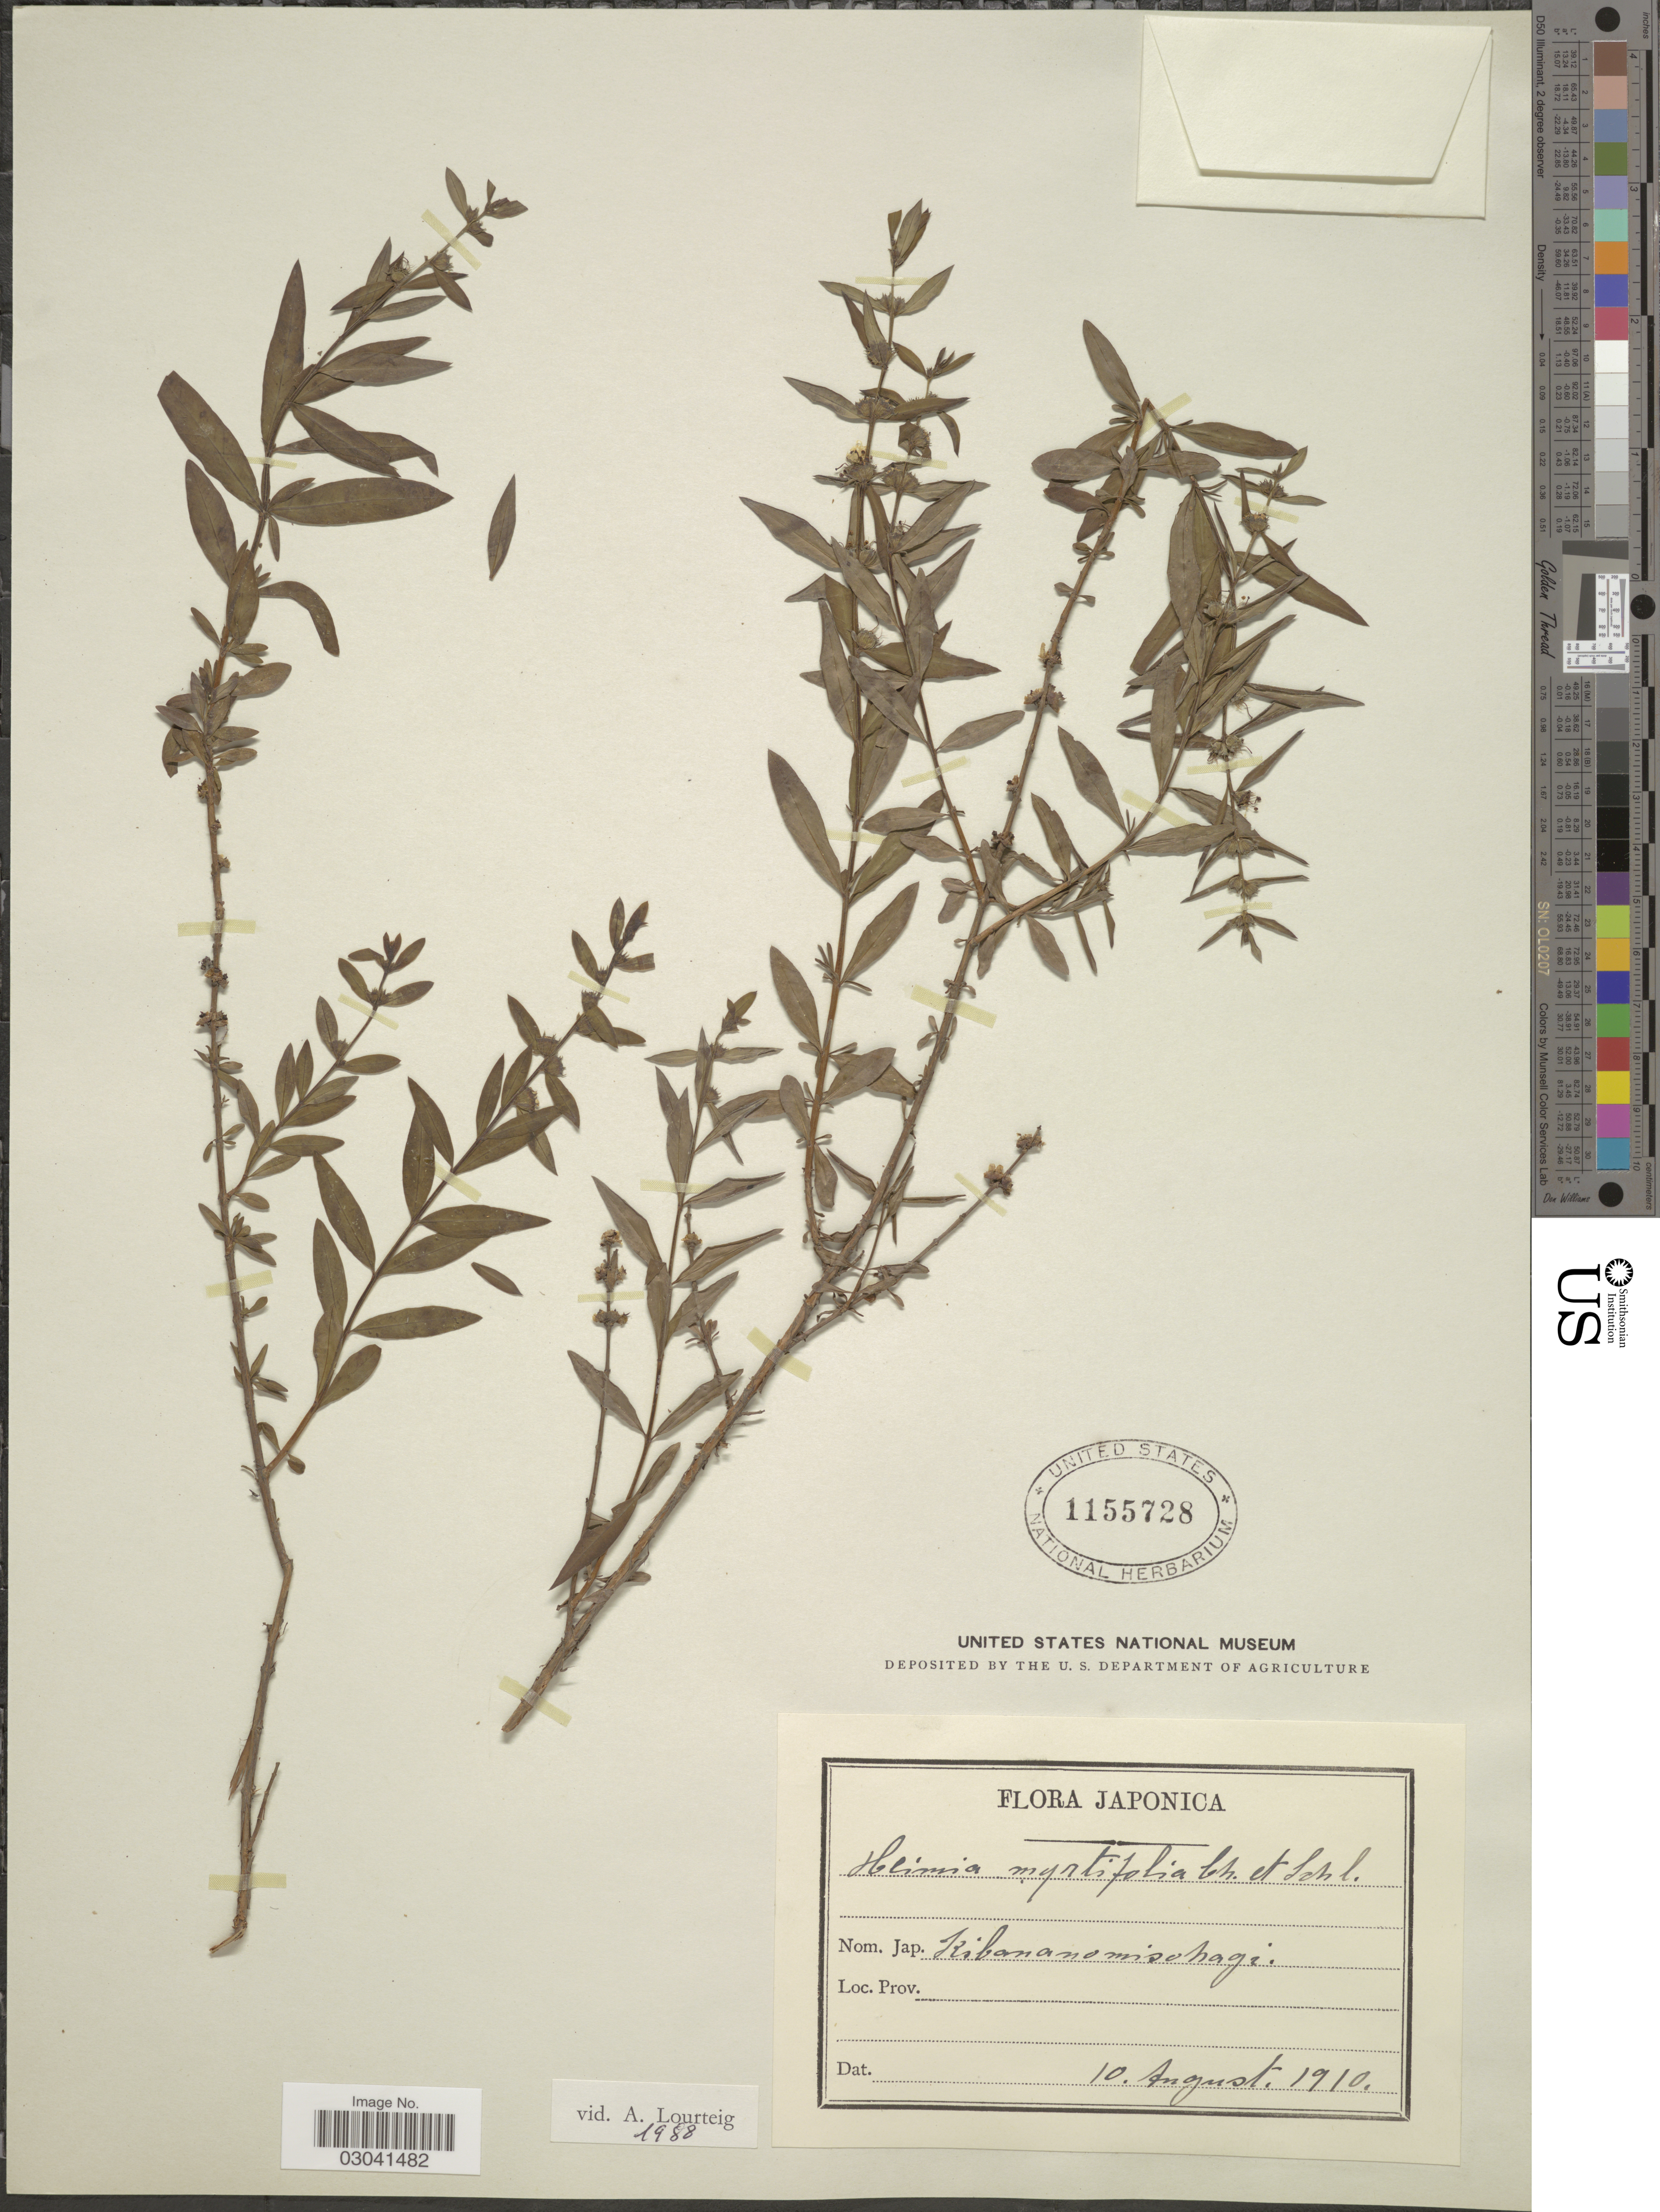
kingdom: Plantae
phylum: Tracheophyta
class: Magnoliopsida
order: Myrtales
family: Lythraceae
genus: Heimia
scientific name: Heimia myrtifolia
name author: Cham. & Schltdl.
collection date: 1910-08-10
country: Japan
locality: Japonica.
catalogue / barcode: US 1155728